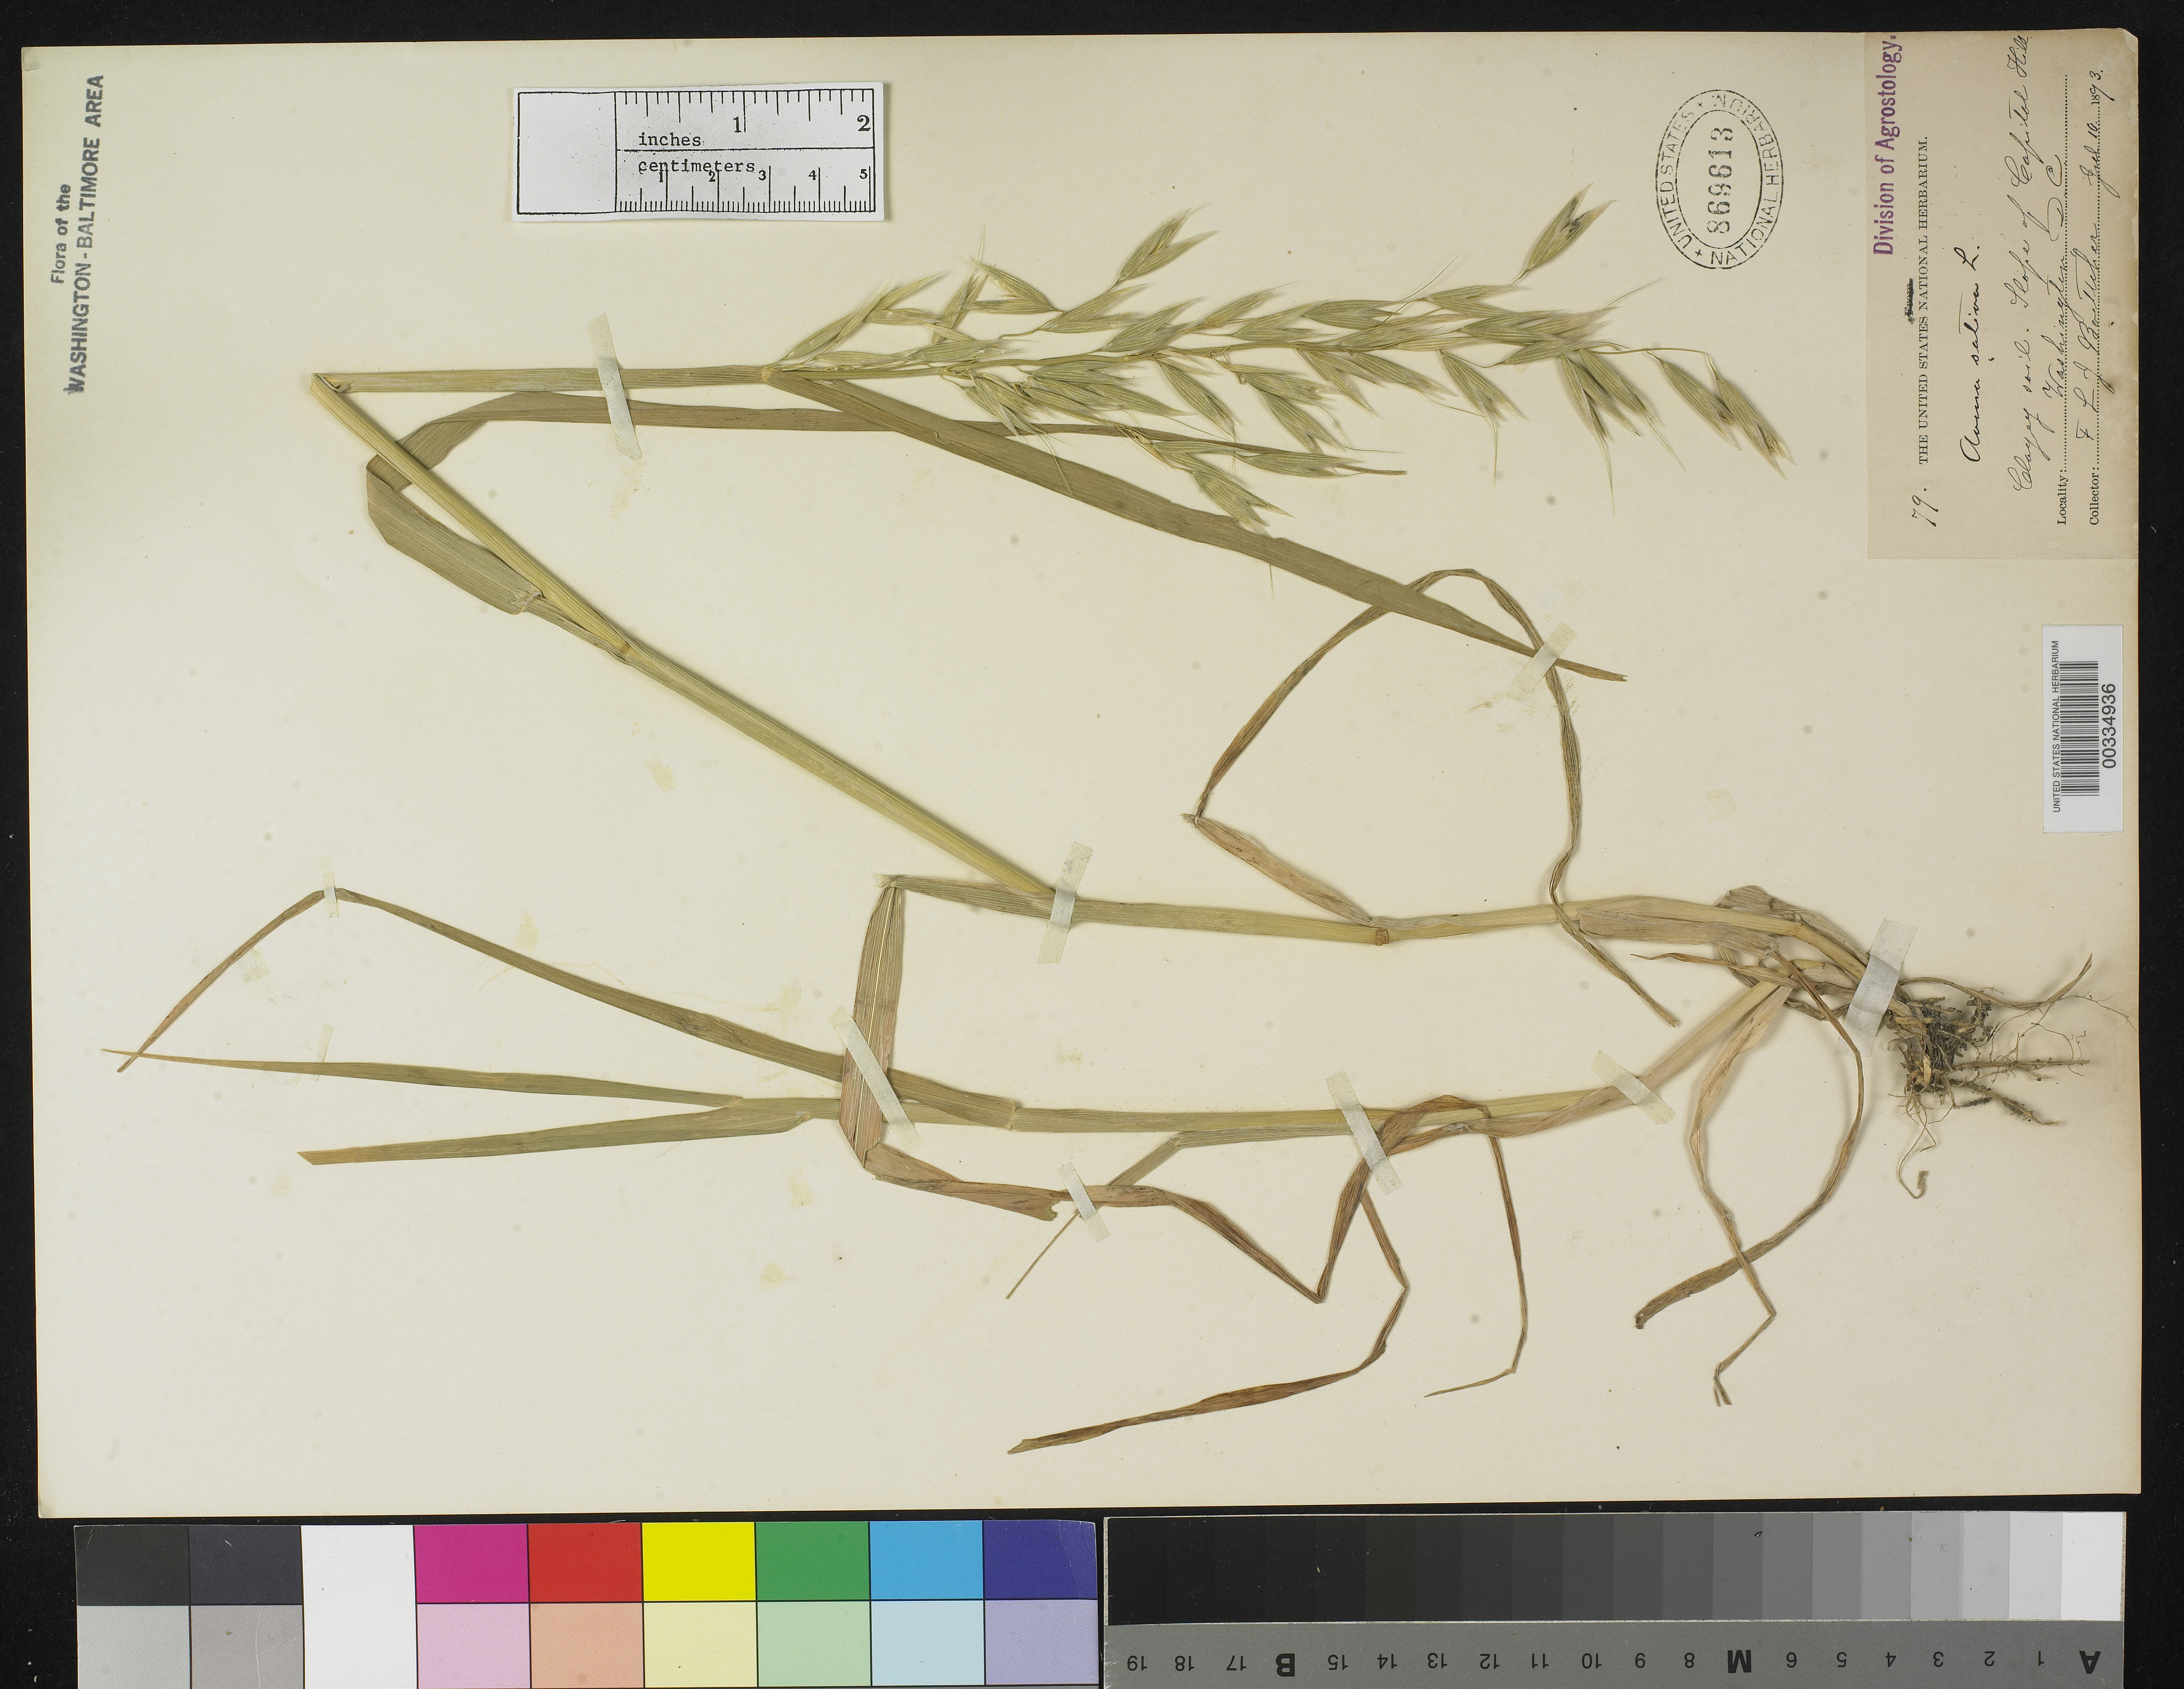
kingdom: Plantae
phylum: Tracheophyta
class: Liliopsida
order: Poales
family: Poaceae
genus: Avena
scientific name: Avena sativa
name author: L.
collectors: F. Baittcher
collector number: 79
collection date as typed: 10 Jul 1893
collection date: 1893-07-10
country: United States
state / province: District of Columbia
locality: Slope of Capitol Hill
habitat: Clayey soil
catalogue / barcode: US 869613